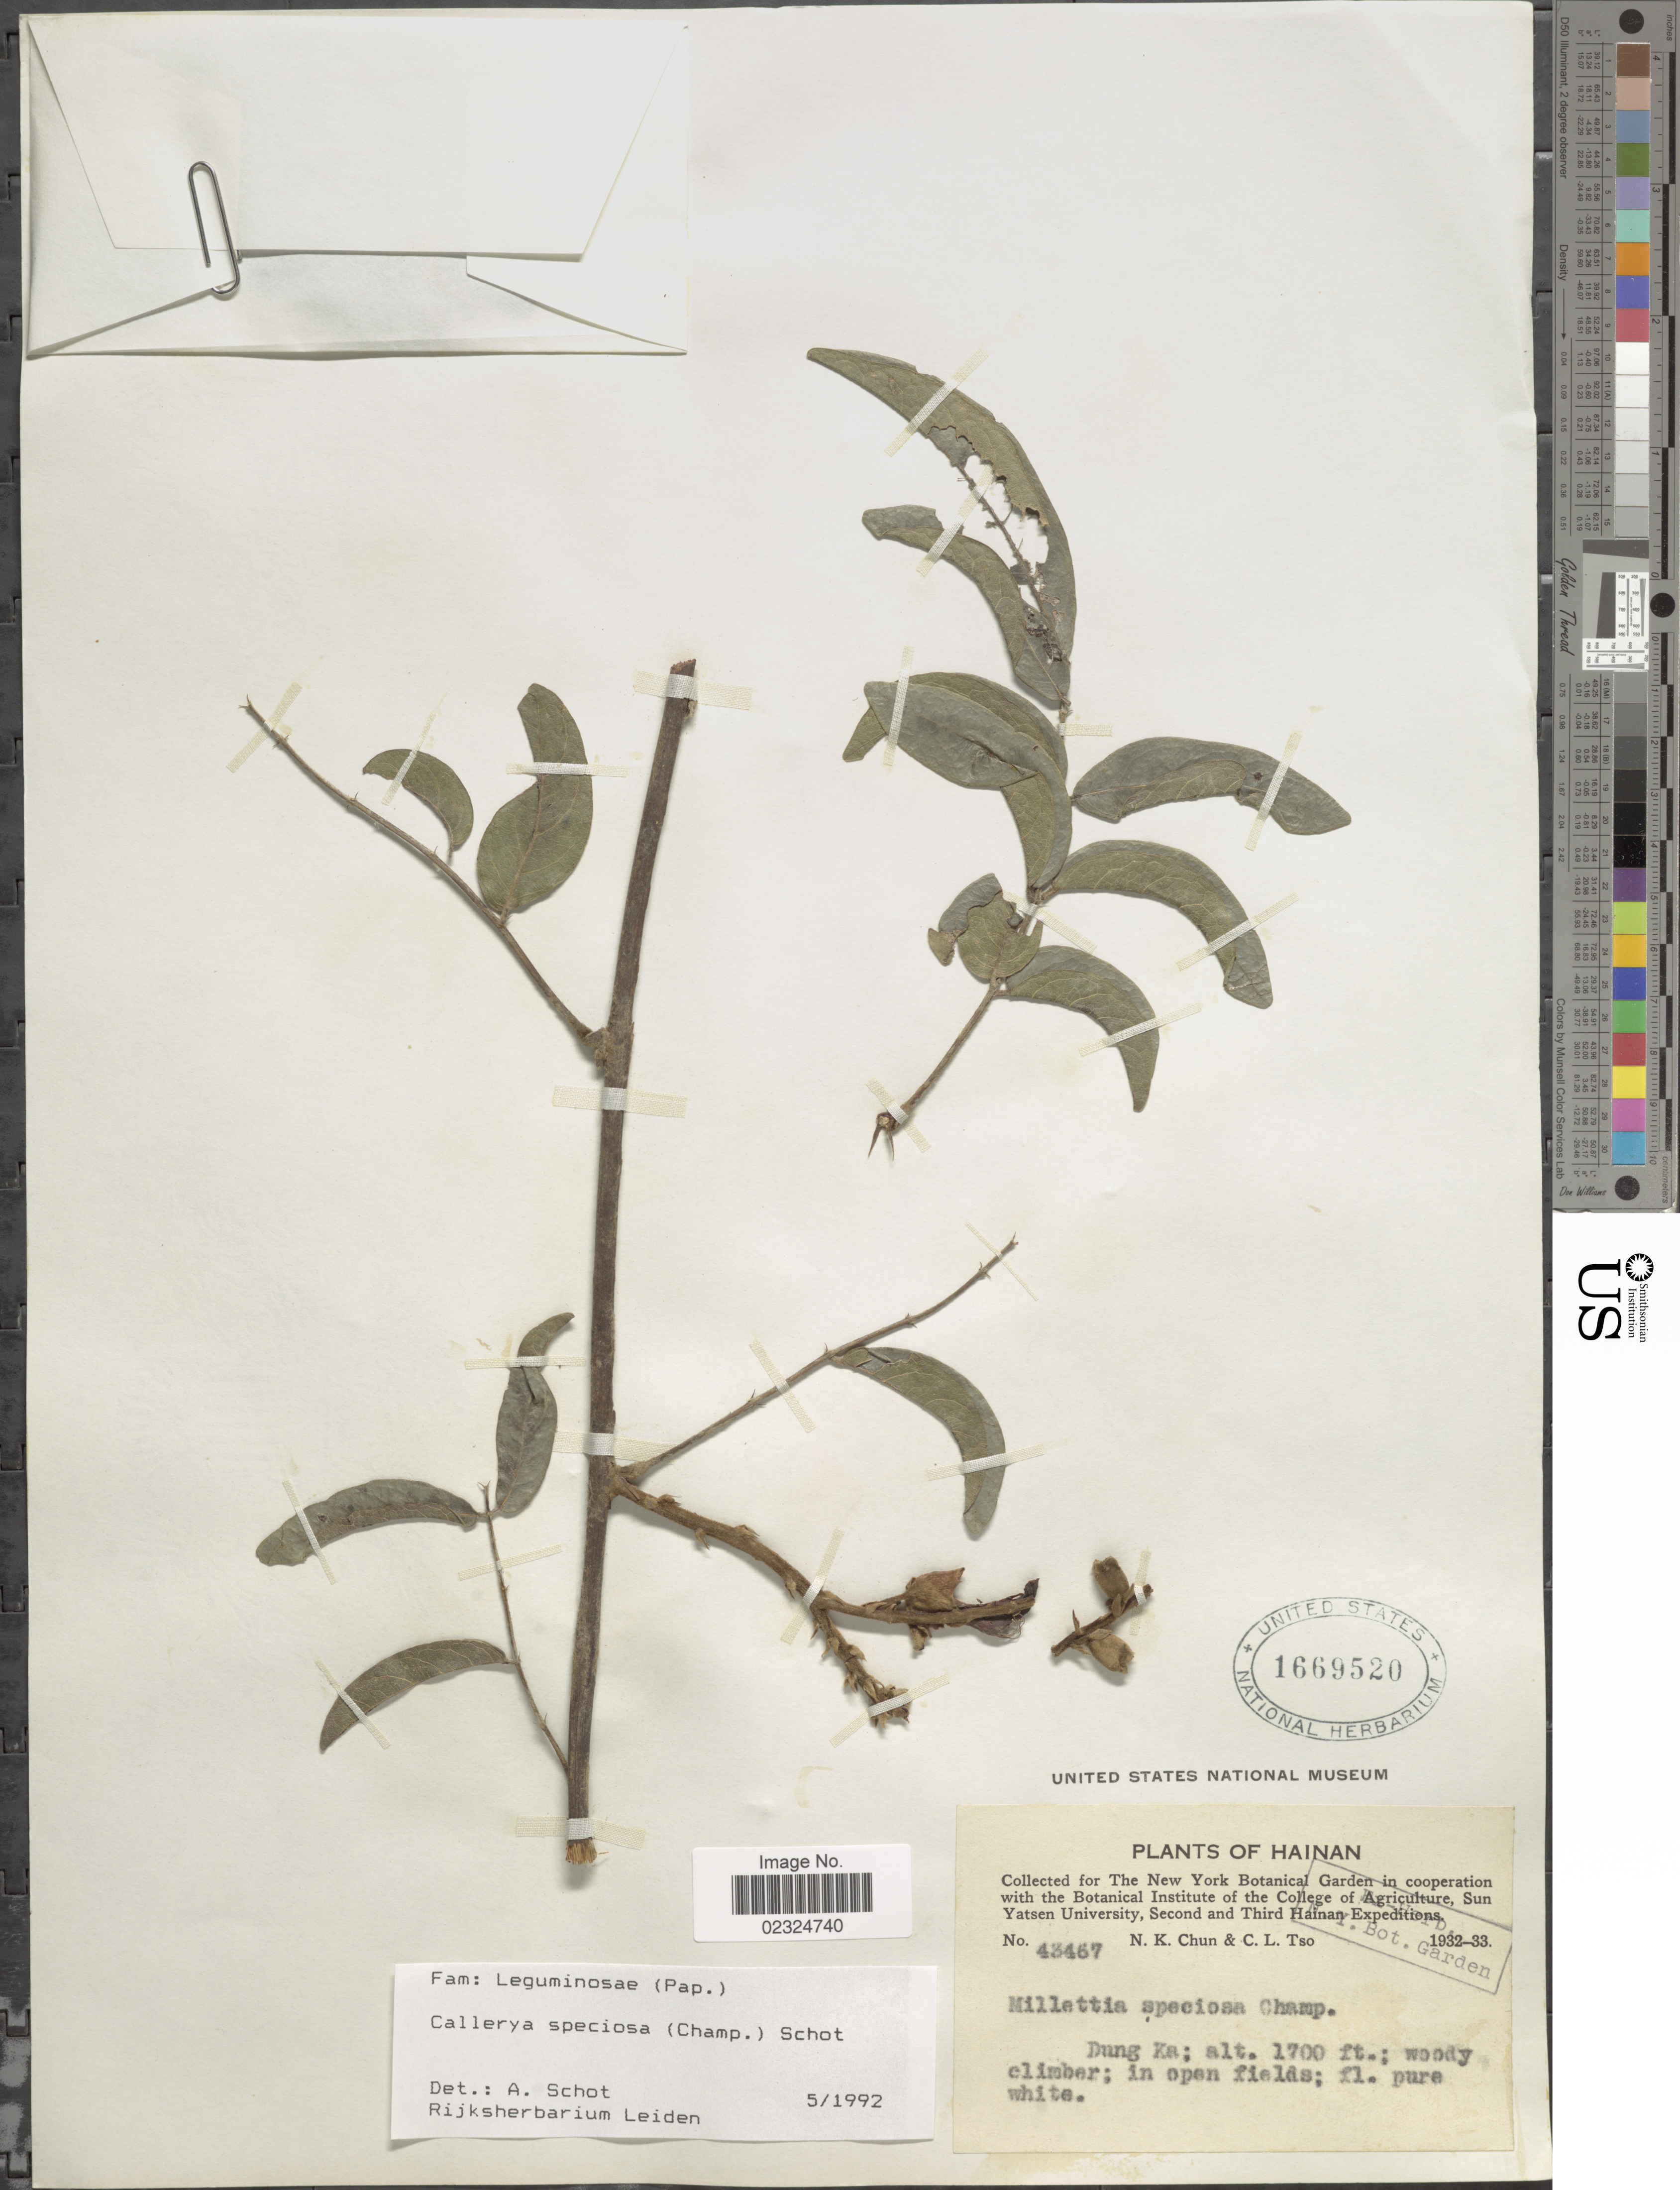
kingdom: Plantae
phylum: Tracheophyta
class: Magnoliopsida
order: Fabales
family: Fabaceae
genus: Nanhaia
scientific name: Nanhaia speciosa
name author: (Champ. ex Benth.) J. Compton & Schrire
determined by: Strong, Mark T., (BOT), Smithsonian Institution - National Museum of Natural History (UNITED STATES)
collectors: N. K. Chun & C. Tso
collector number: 43467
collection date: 1932/1933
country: China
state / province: Hainan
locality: Dung Ka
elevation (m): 518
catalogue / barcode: US 1669520